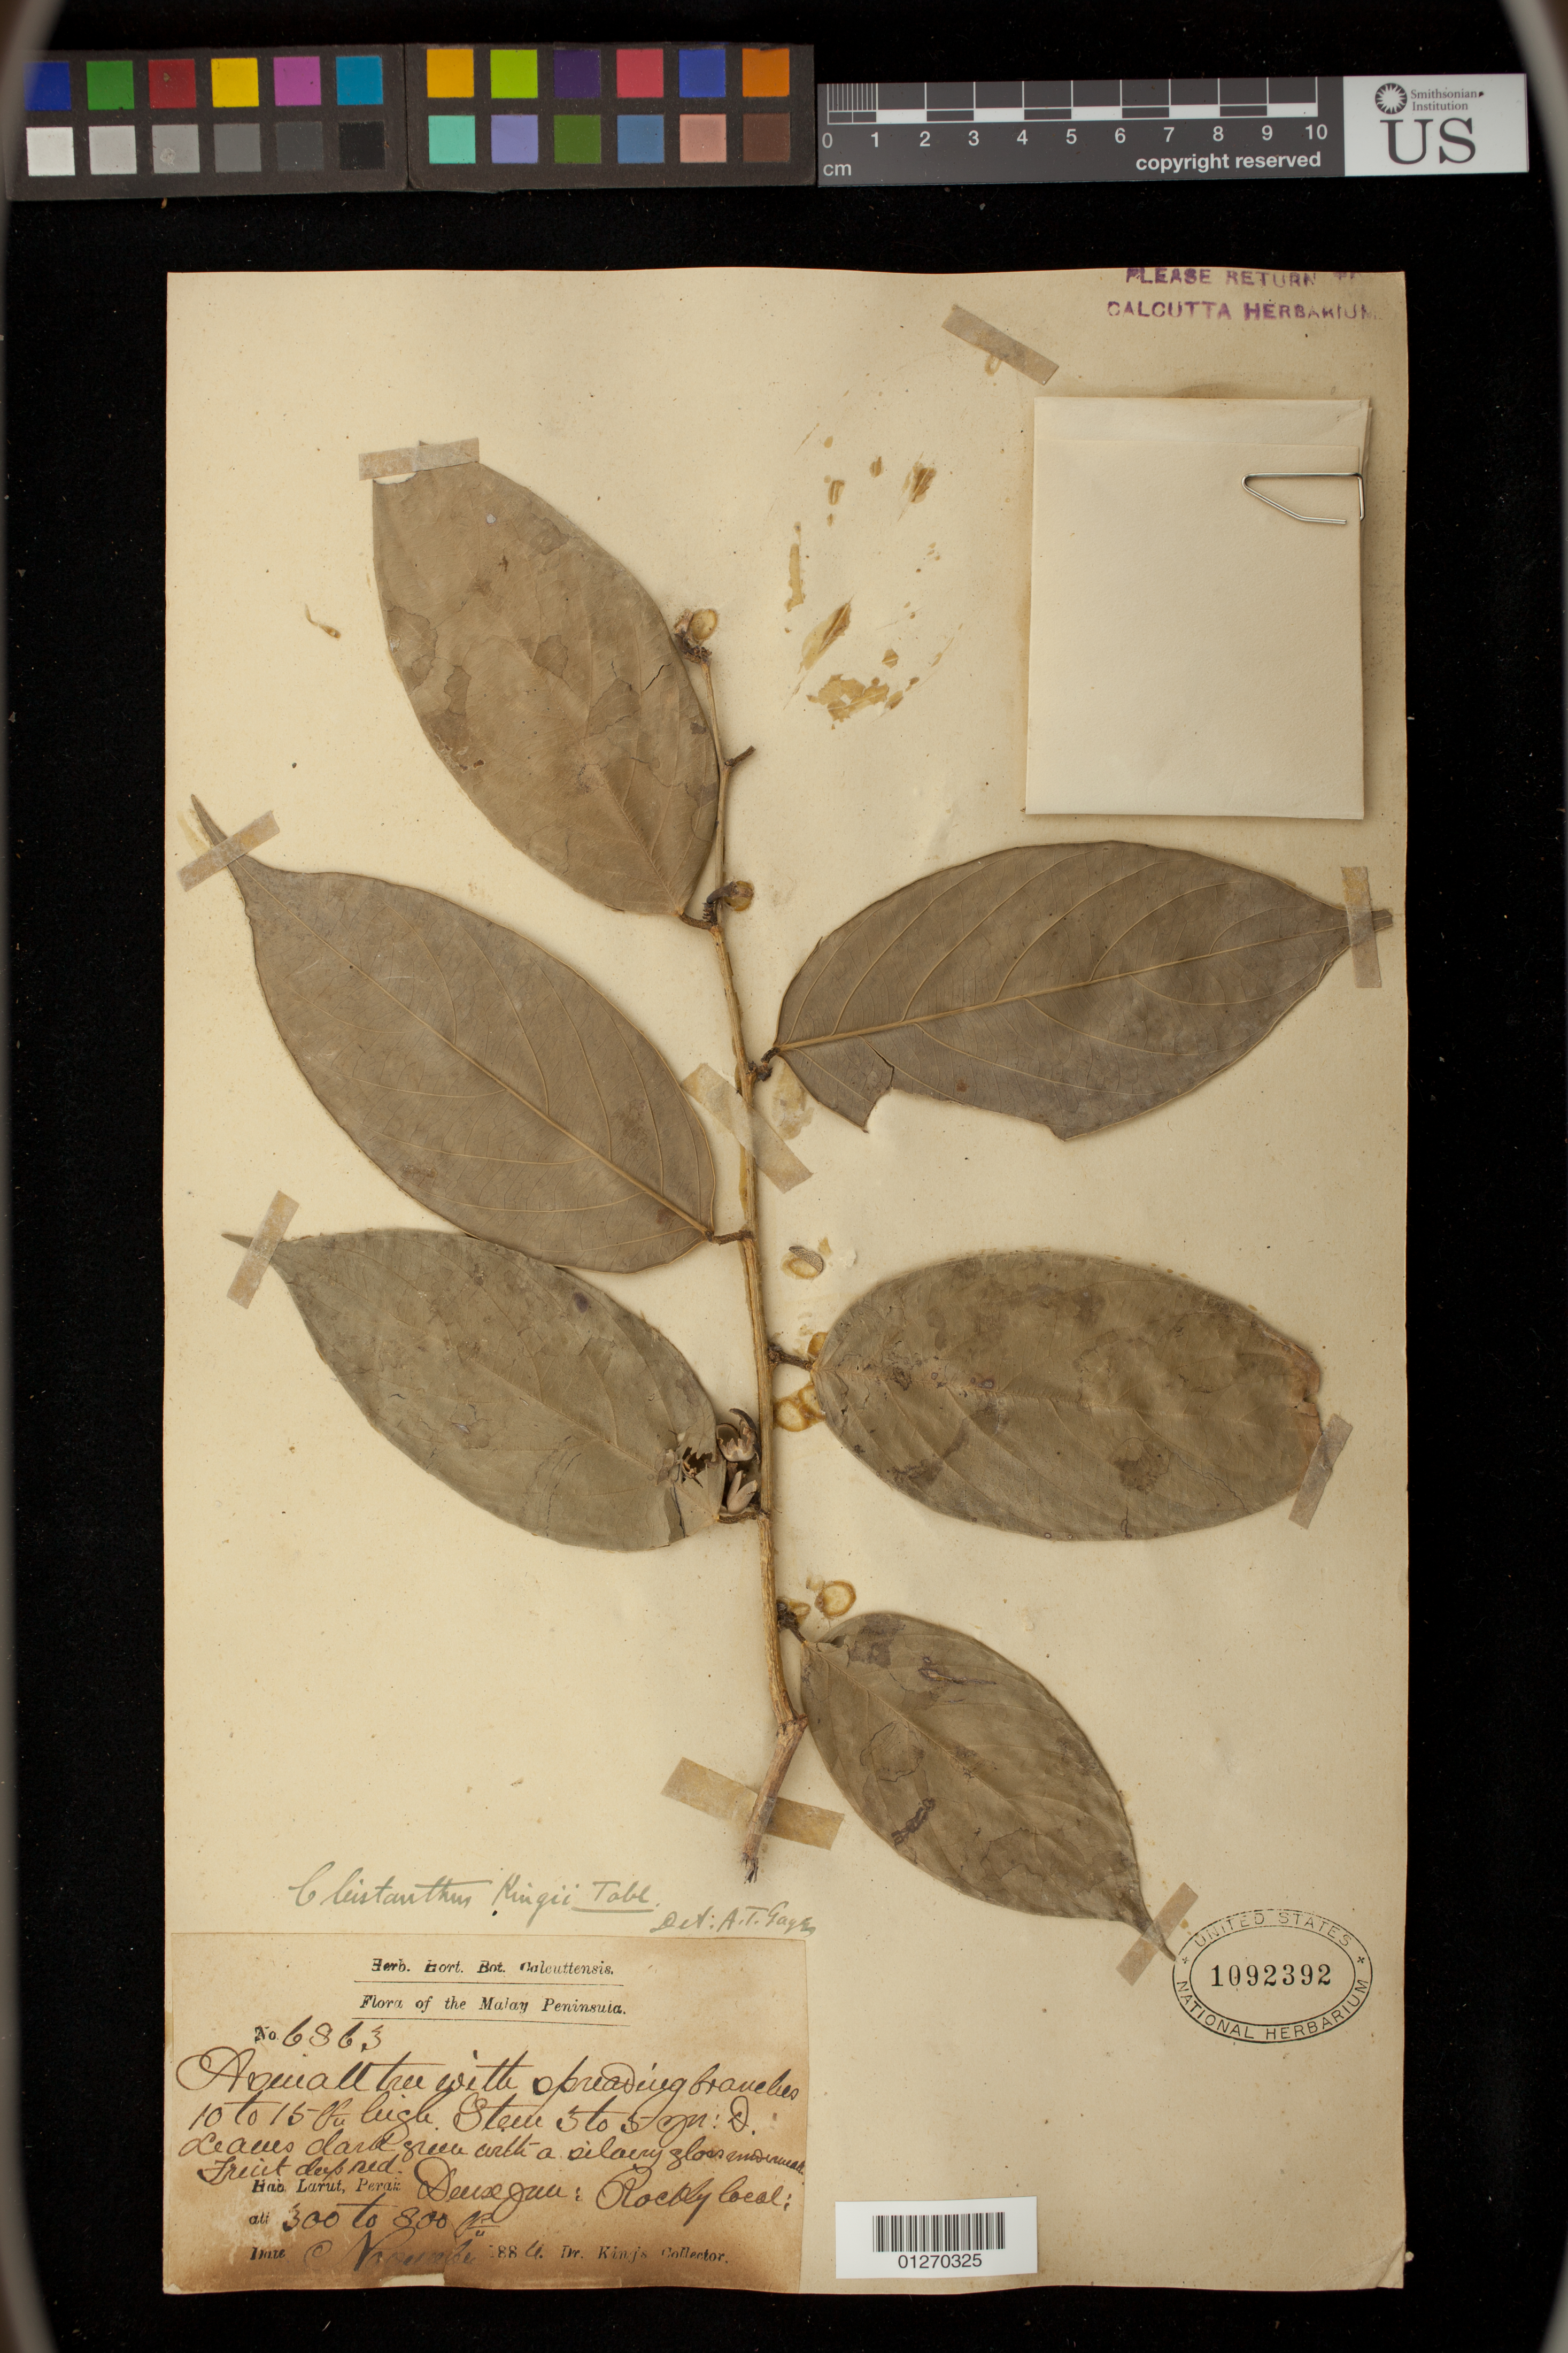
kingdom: Plantae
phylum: Tracheophyta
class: Magnoliopsida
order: Malpighiales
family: Phyllanthaceae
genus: Cleistanthus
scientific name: Cleistanthus kingii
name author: Jabl.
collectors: King, --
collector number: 6863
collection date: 1884-11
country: Malaysia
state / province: Perak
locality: Larut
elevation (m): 91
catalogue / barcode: US 1092392